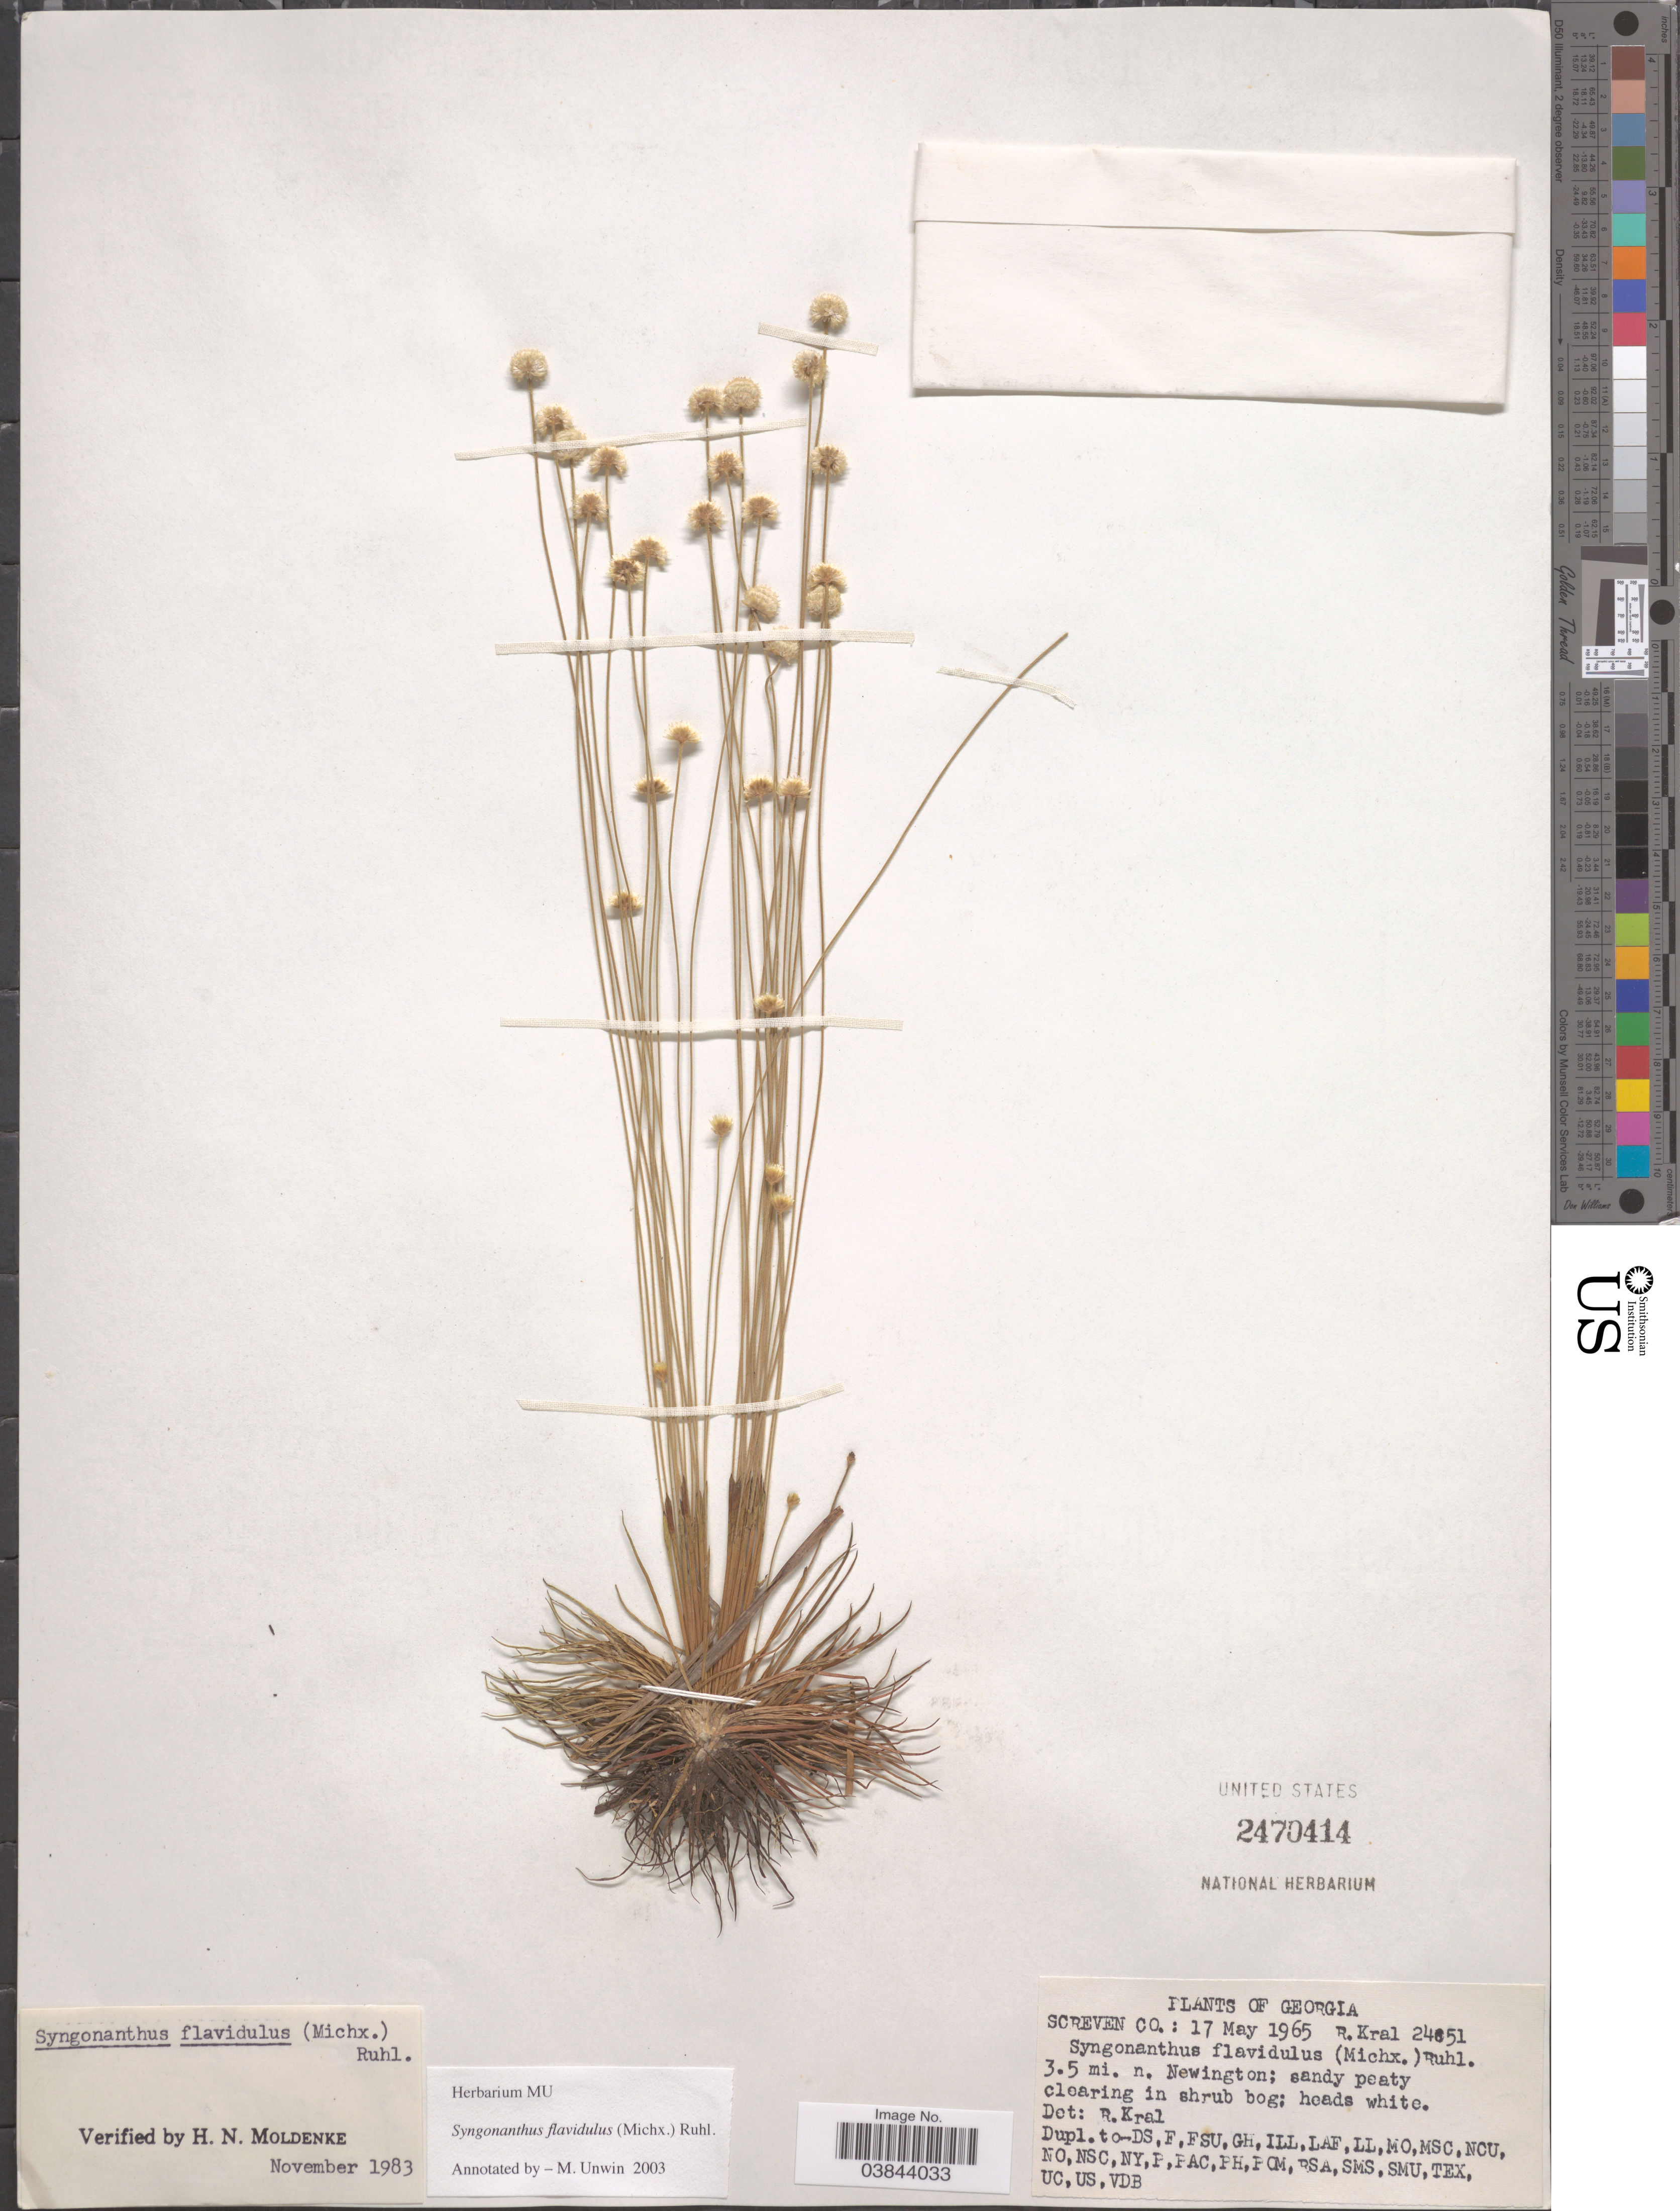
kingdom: Plantae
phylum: Tracheophyta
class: Liliopsida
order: Poales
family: Eriocaulaceae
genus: Syngonanthus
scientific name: Syngonanthus flavidulus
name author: (Michx.) Ruhland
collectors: R. Kral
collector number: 24051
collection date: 1965-05-17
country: United States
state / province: Georgia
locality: Screven Co.: 3.5 mi. n. Newington.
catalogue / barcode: US 2470414